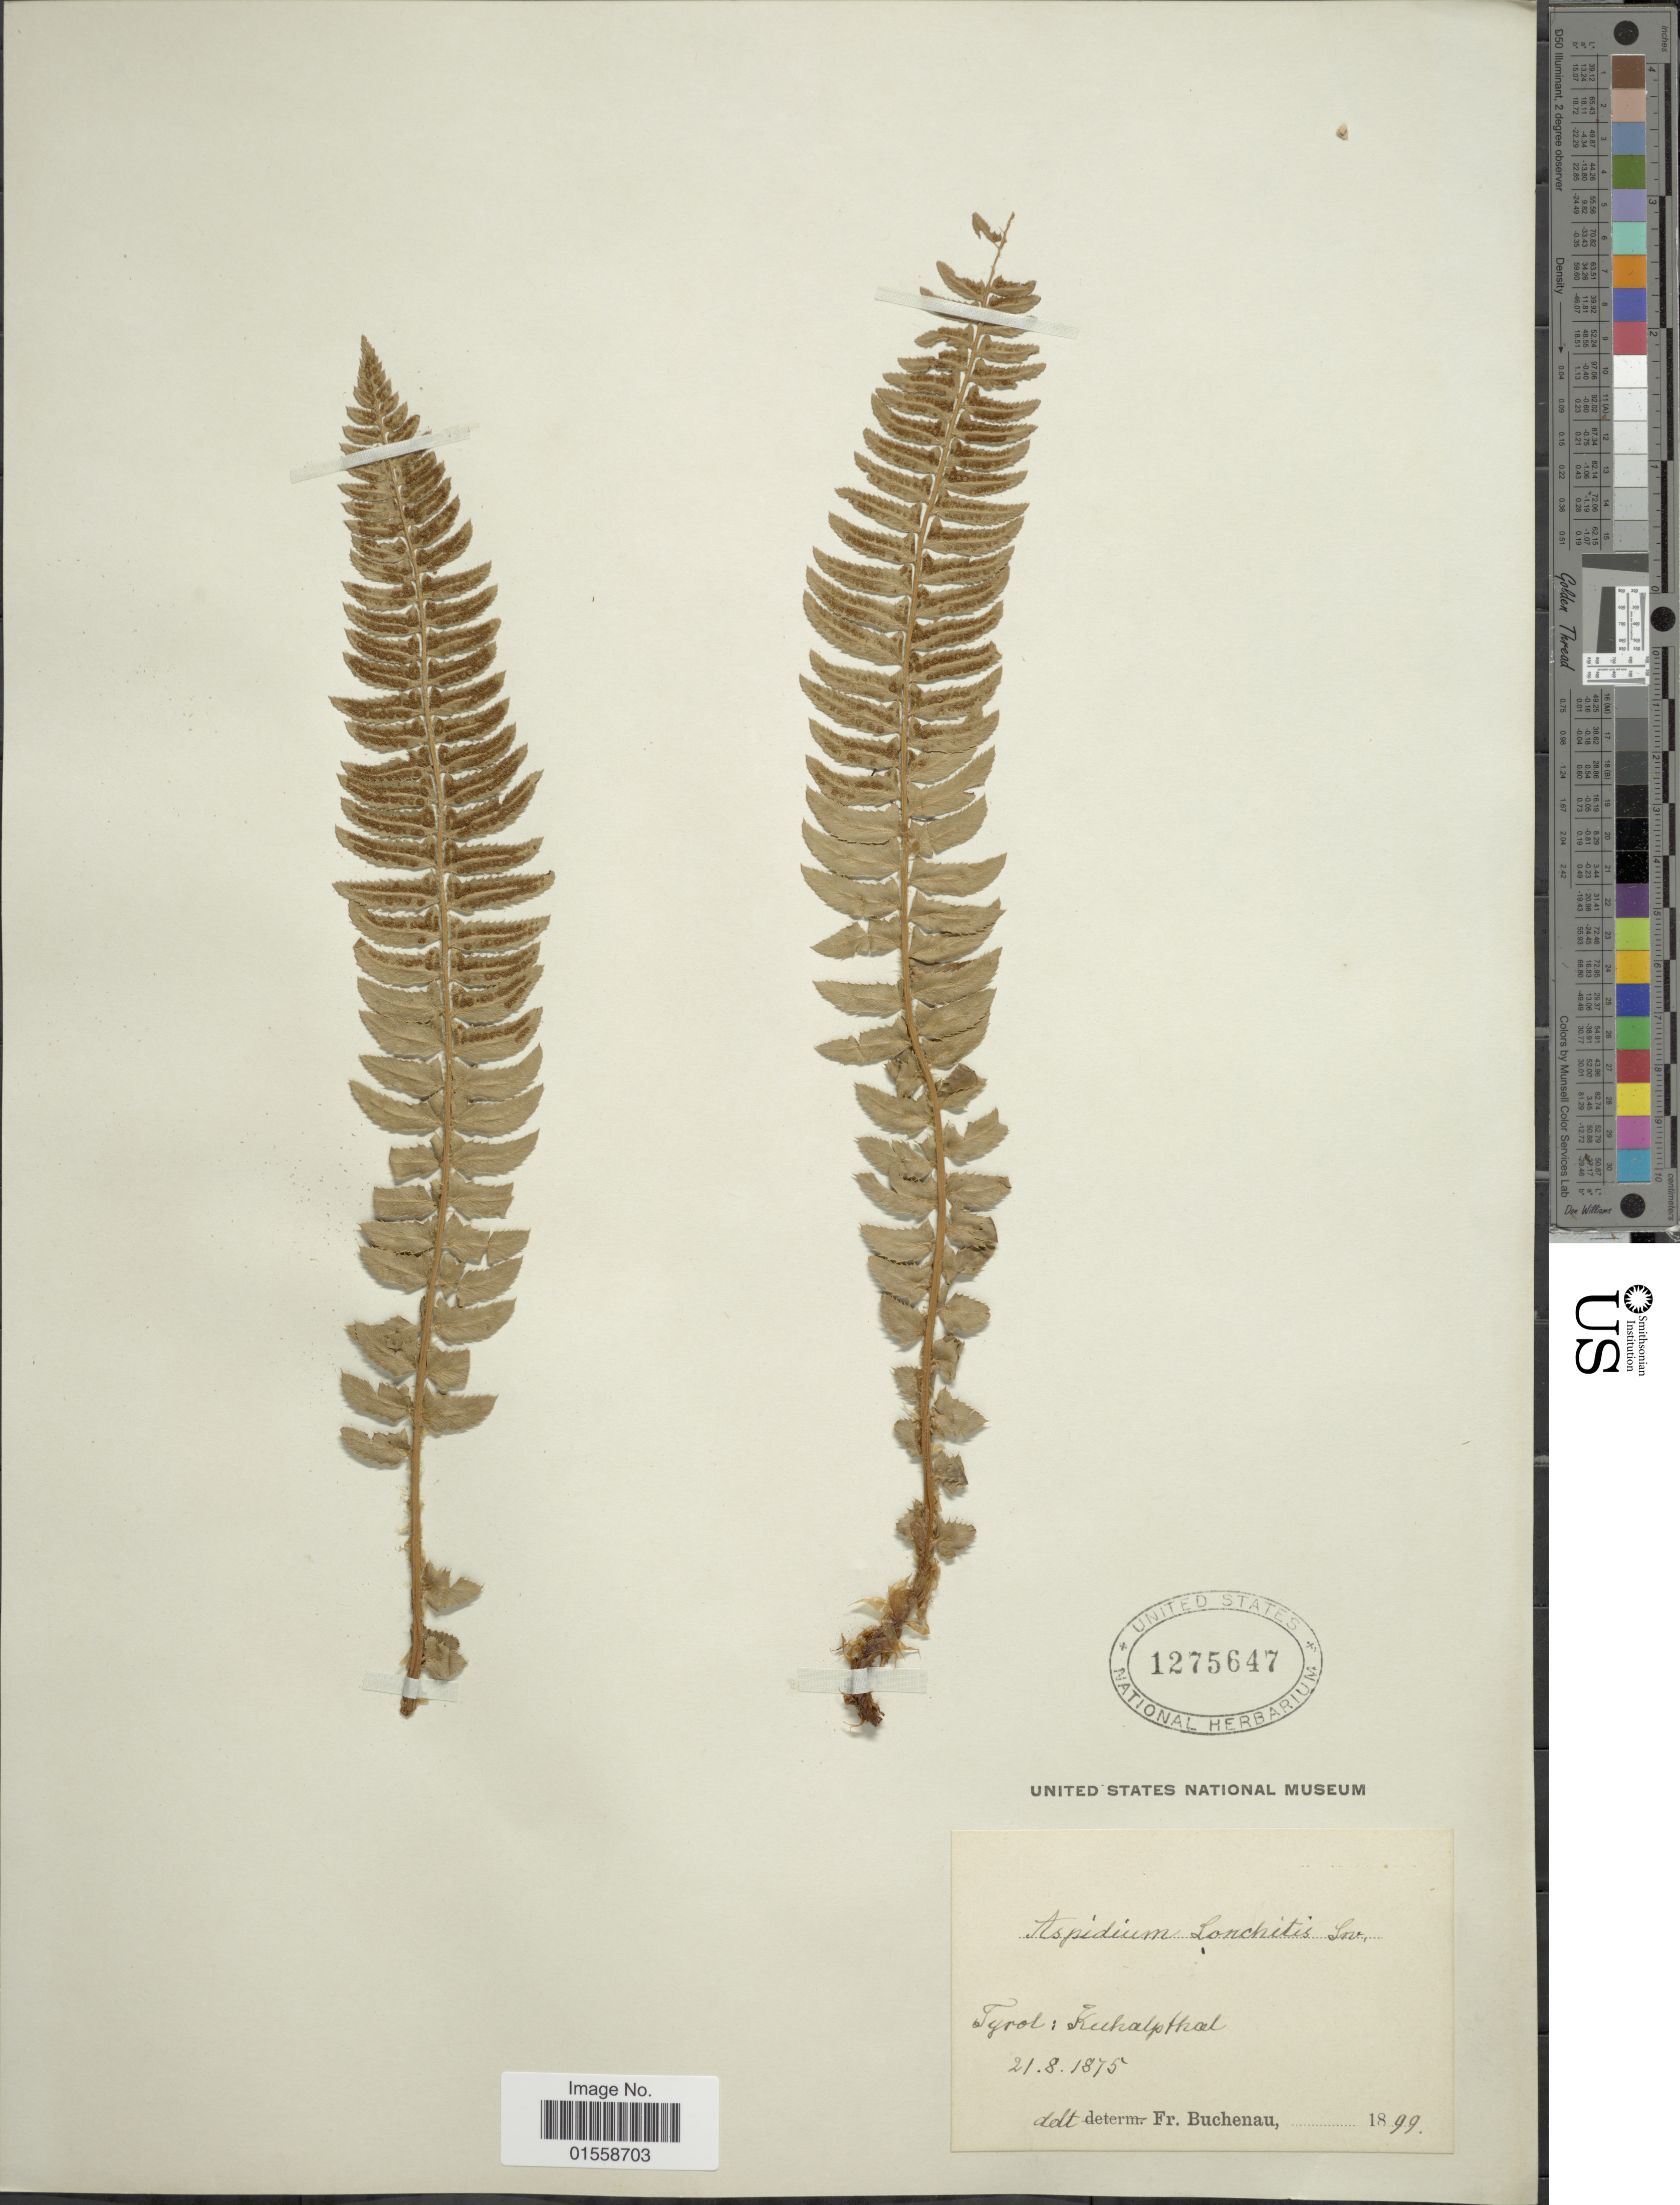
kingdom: Plantae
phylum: Tracheophyta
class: Polypodiopsida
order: Polypodiales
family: Dryopteridaceae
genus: Polystichum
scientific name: Polystichum lonchitis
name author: (Roth) L.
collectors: F. Buchenau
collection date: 1875-08-21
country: Austria / Italy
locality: Tyrol: Kuhalpthal.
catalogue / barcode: US 1275647